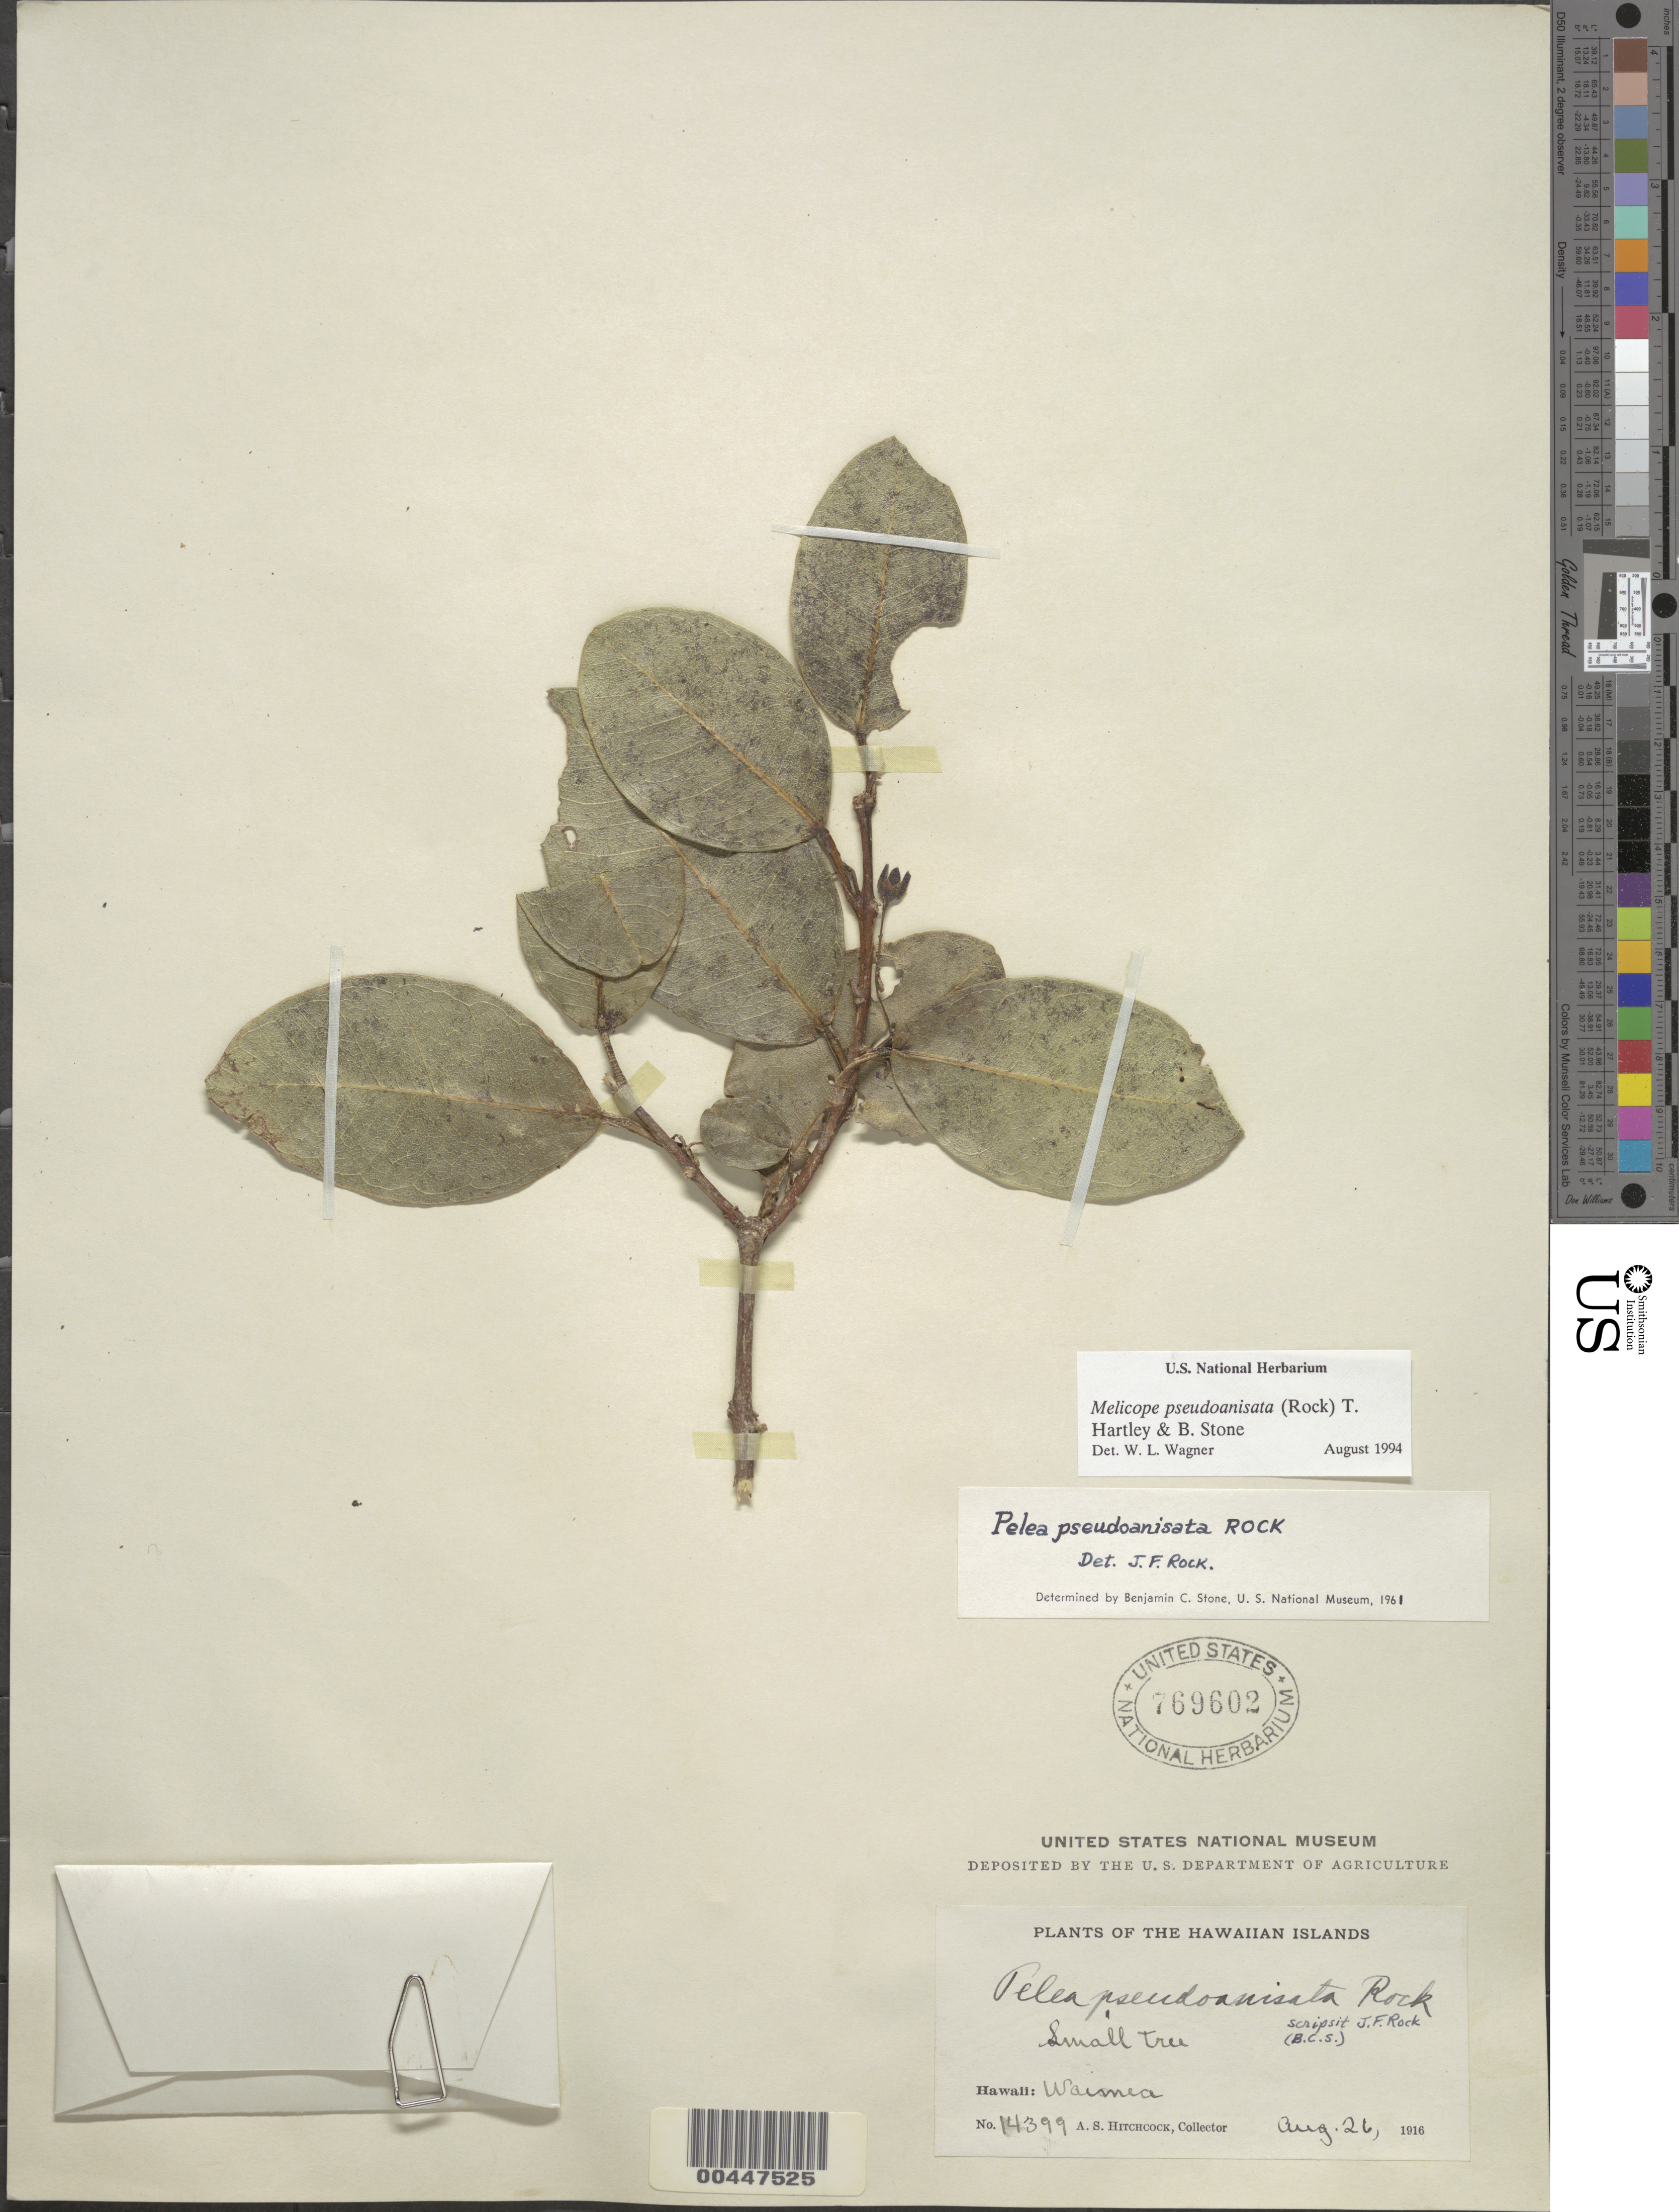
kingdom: Plantae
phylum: Tracheophyta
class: Magnoliopsida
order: Sapindales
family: Rutaceae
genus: Melicope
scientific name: Melicope pseudoanisata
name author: (Rock) T.G. Hartley & B.C. Stone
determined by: Wagner, W. L., (BOT), Smithsonian Institution - National Museum of Natural History (UNITED STATES)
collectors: A. S. Hitchcock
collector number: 14399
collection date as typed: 26 Aug 1916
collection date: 1916-08-26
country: United States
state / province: Hawaii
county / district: Hawaii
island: Hawaii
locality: Waimea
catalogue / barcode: US 169602